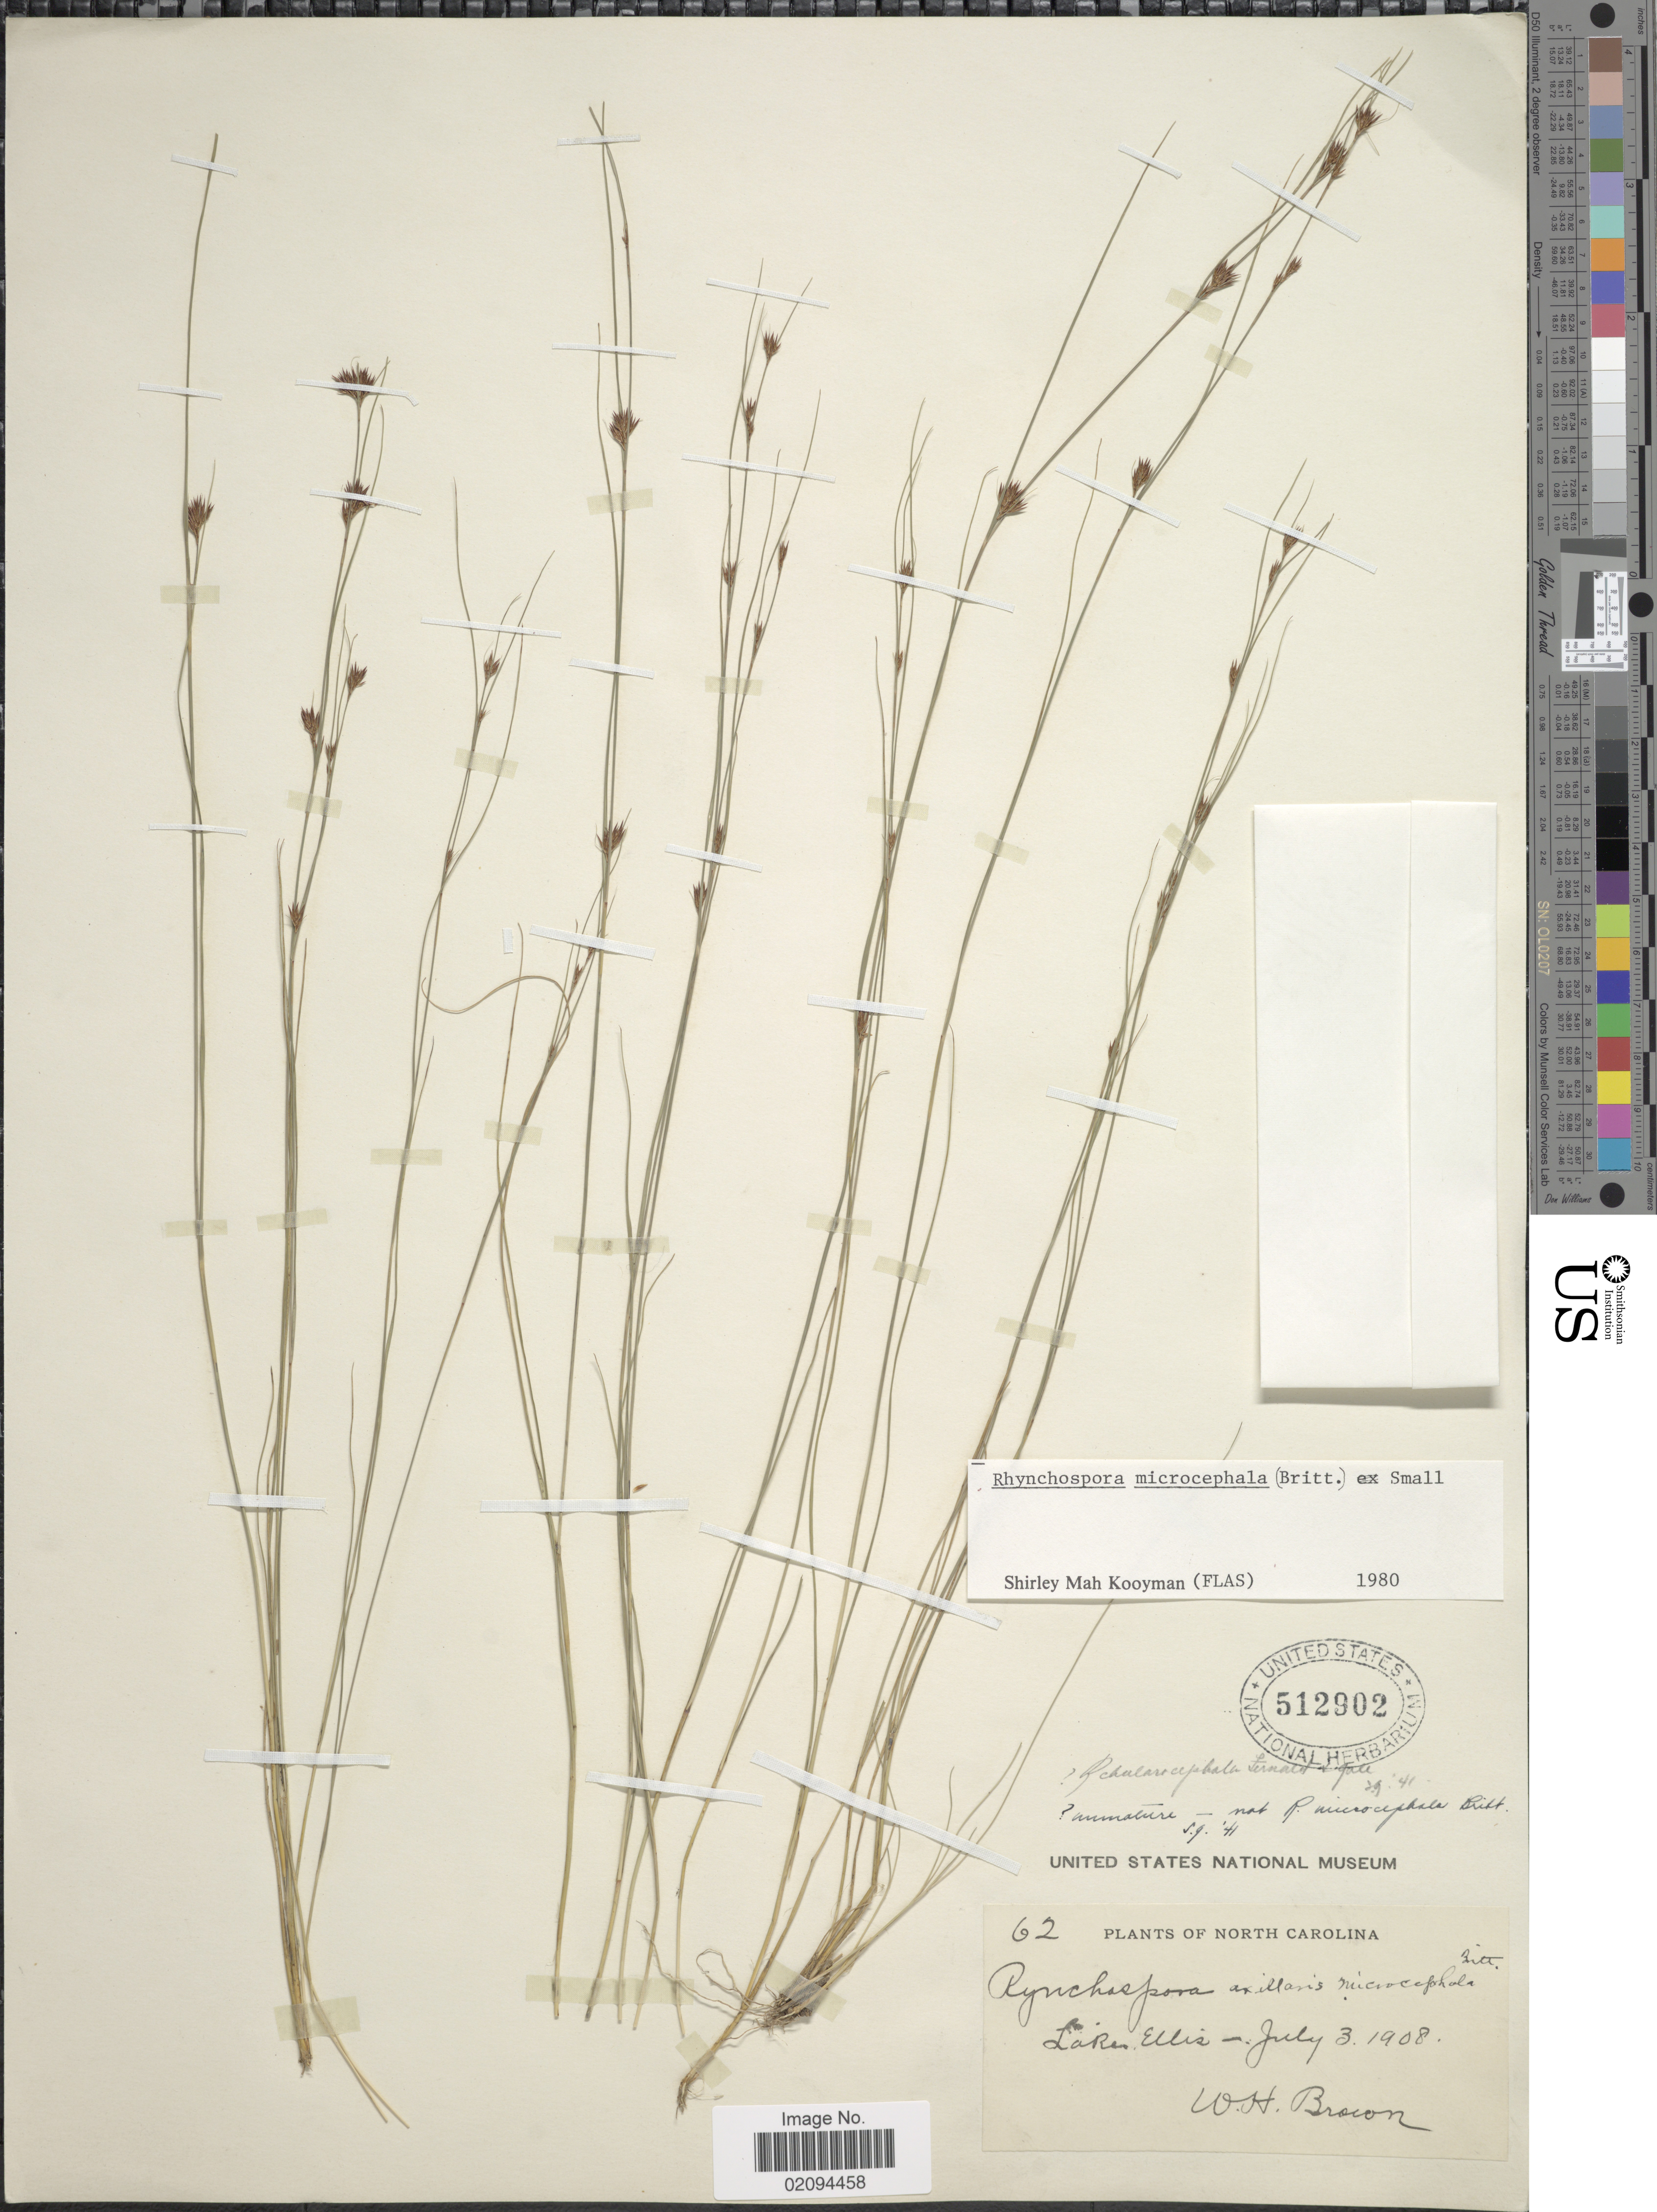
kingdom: Plantae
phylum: Tracheophyta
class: Liliopsida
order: Poales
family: Cyperaceae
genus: Rhynchospora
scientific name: Rhynchospora microcephala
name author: (Britton) Britton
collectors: W. H. Brown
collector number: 62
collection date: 1908-07-03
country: United States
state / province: North Carolina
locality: Lake Ellis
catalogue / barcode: US 512902